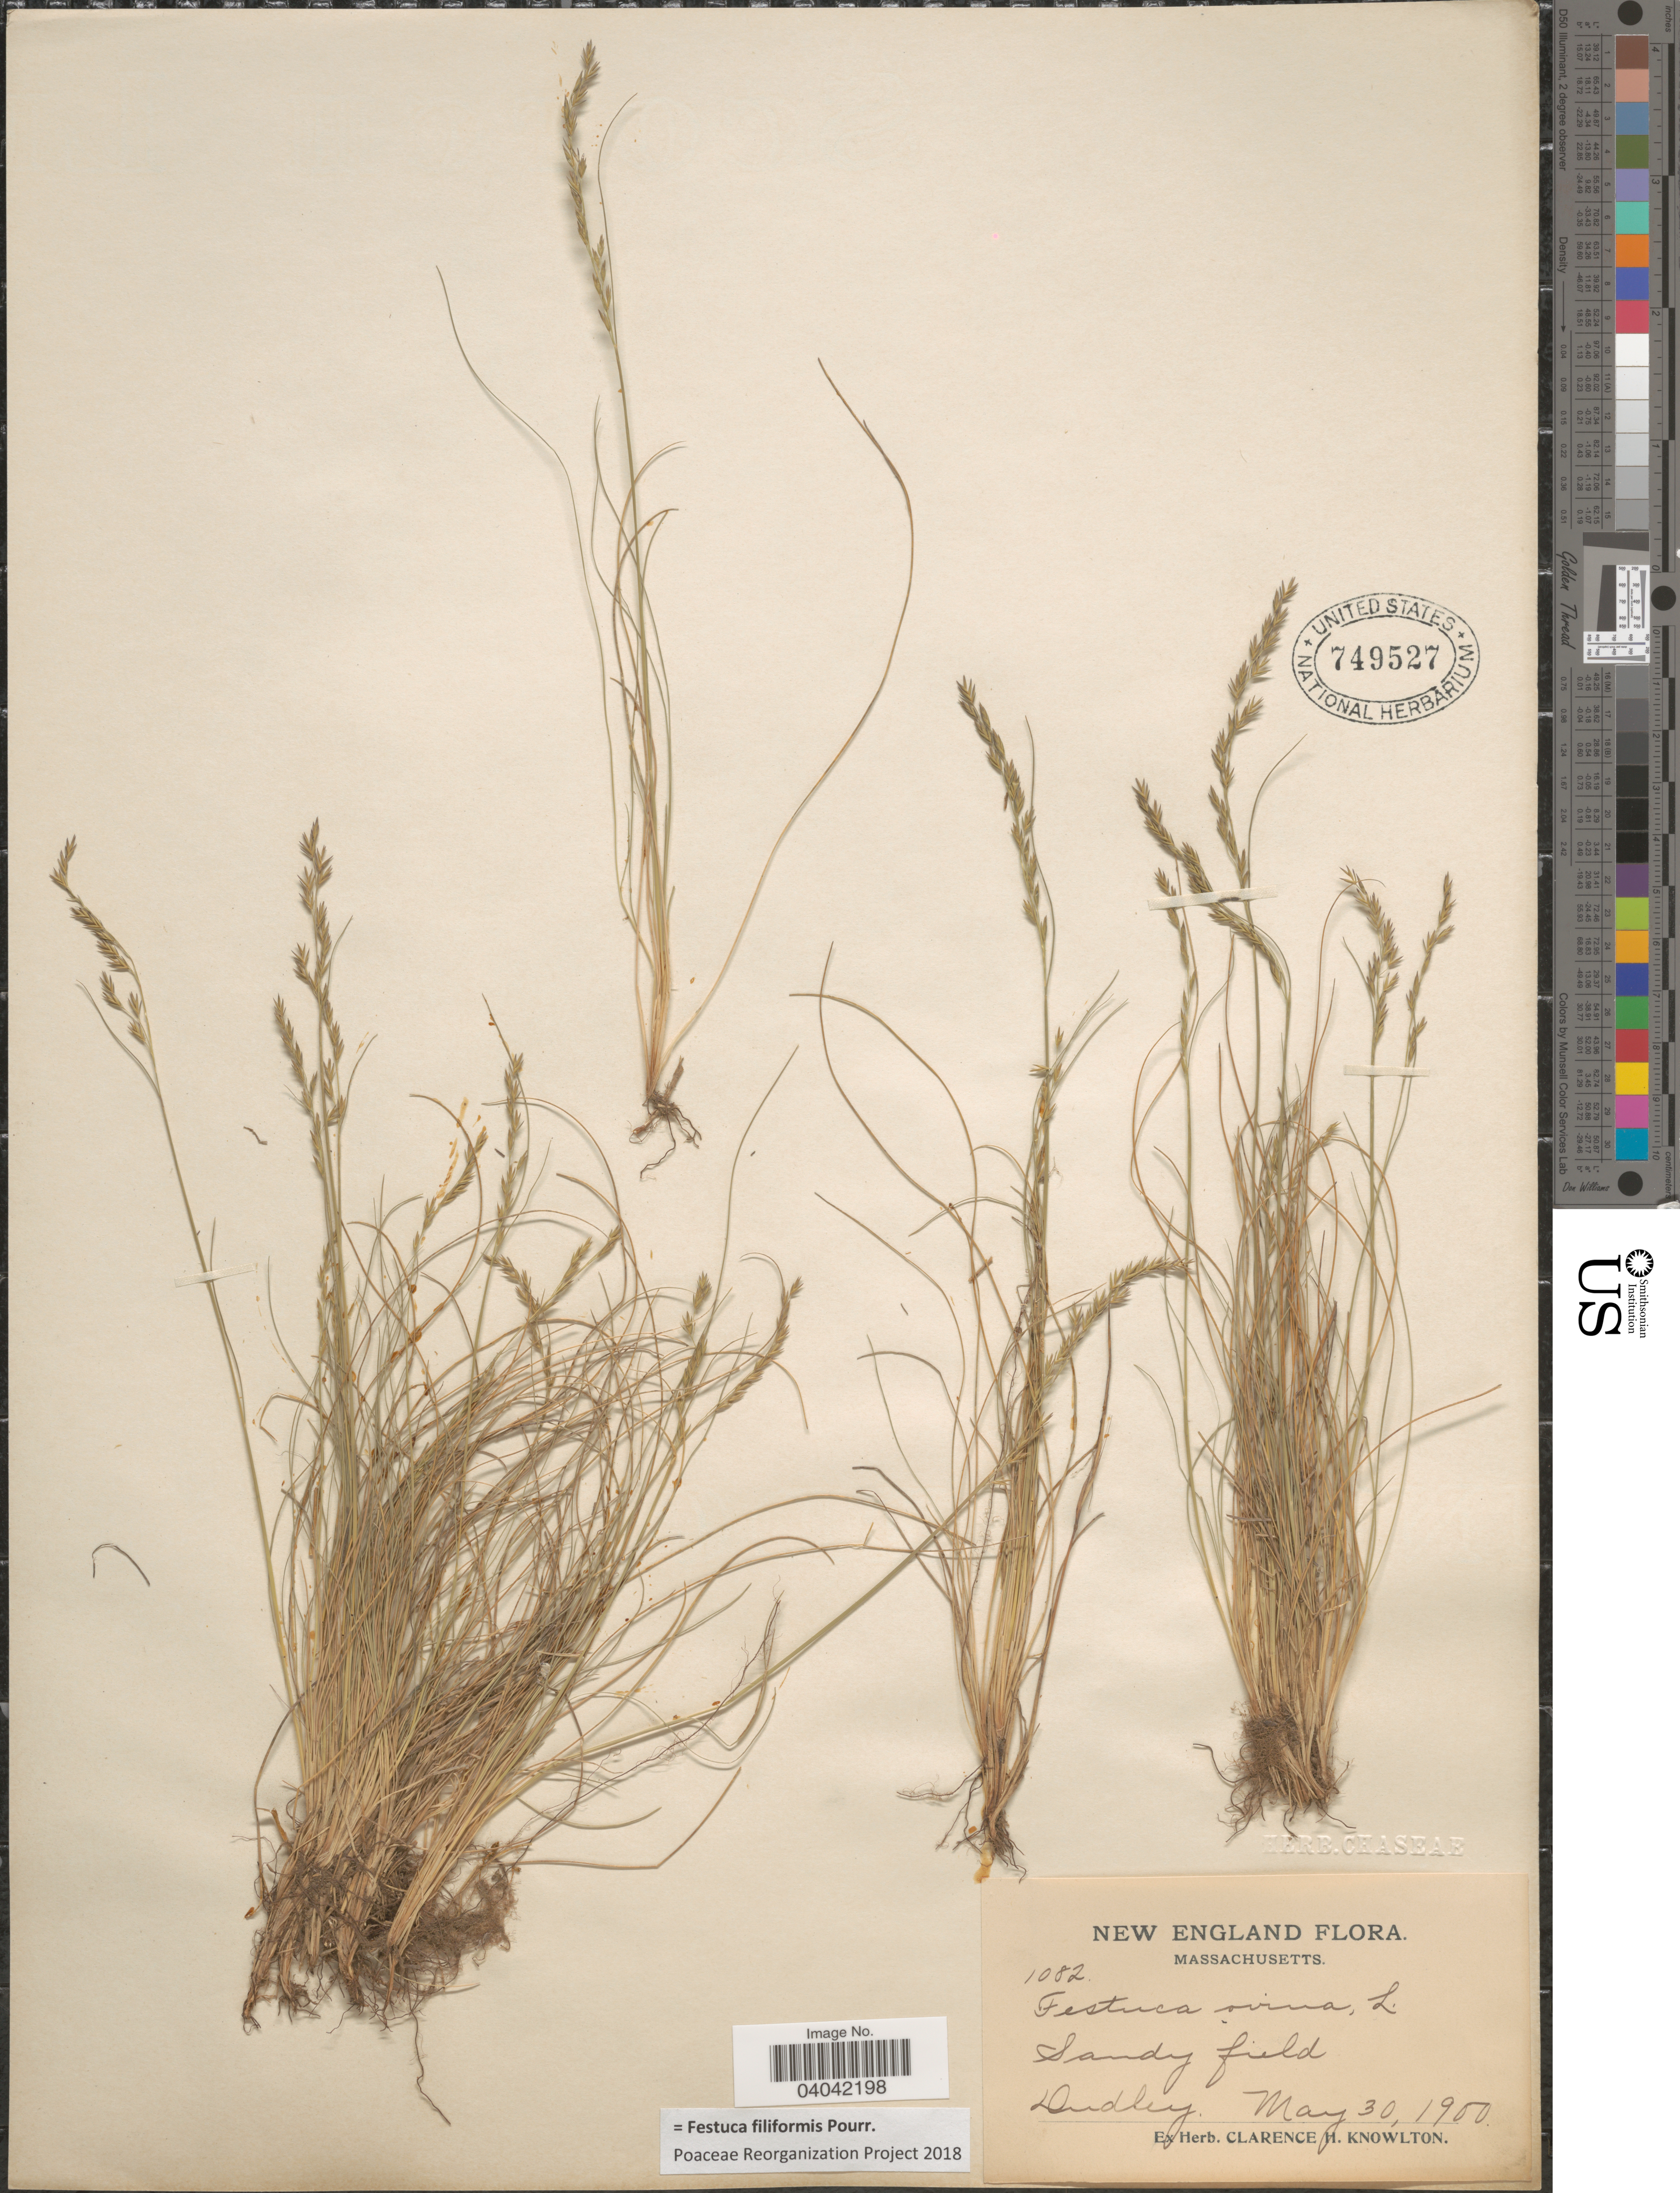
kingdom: Plantae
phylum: Tracheophyta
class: Liliopsida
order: Poales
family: Poaceae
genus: Festuca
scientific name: Festuca filiformis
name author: Pourr.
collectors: C. H. Knowlton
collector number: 1082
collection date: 1900-05-30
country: United States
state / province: Massachusetts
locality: New England. Sandy field. Dudley.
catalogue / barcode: US 749527